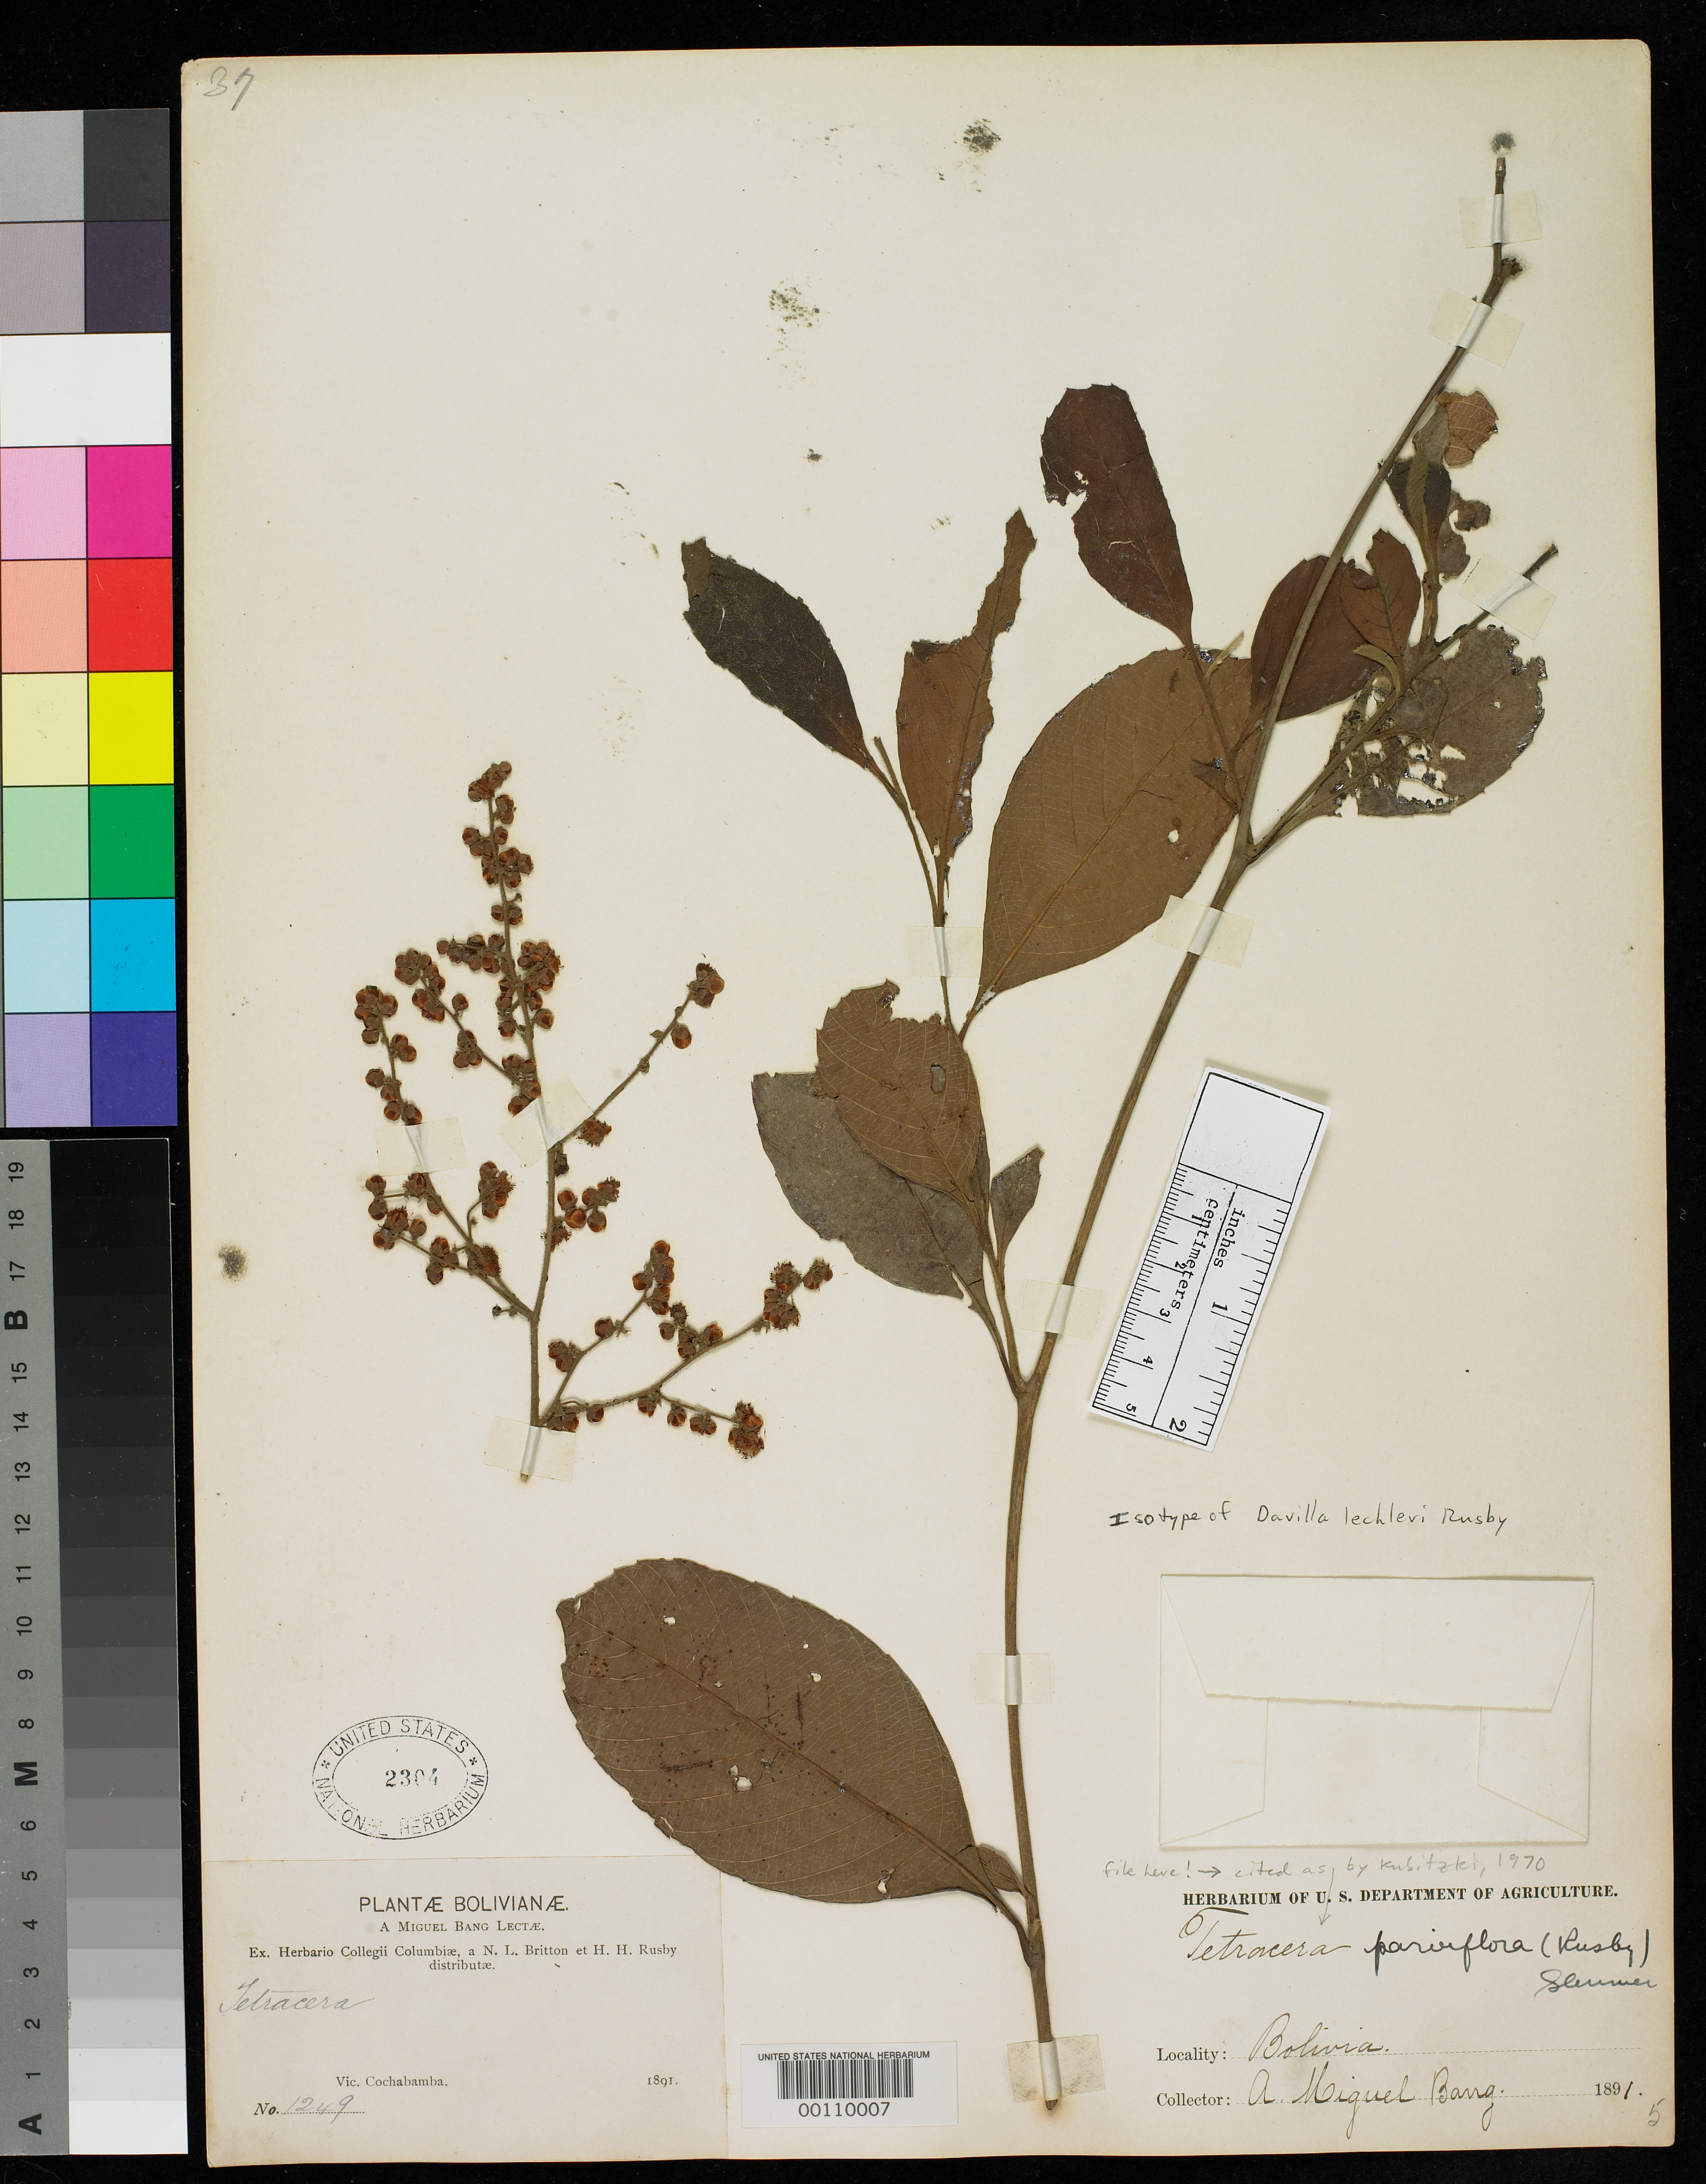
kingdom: Plantae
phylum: Tracheophyta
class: Magnoliopsida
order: Dilleniales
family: Dilleniaceae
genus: Davilla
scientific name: Davilla lechleri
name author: Rusby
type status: Isotype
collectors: M. Bang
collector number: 1249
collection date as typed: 1891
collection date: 1891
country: Bolivia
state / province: Cochabamba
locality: Espirita Santo, vicinity of Cochabamba.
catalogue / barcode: US 2304